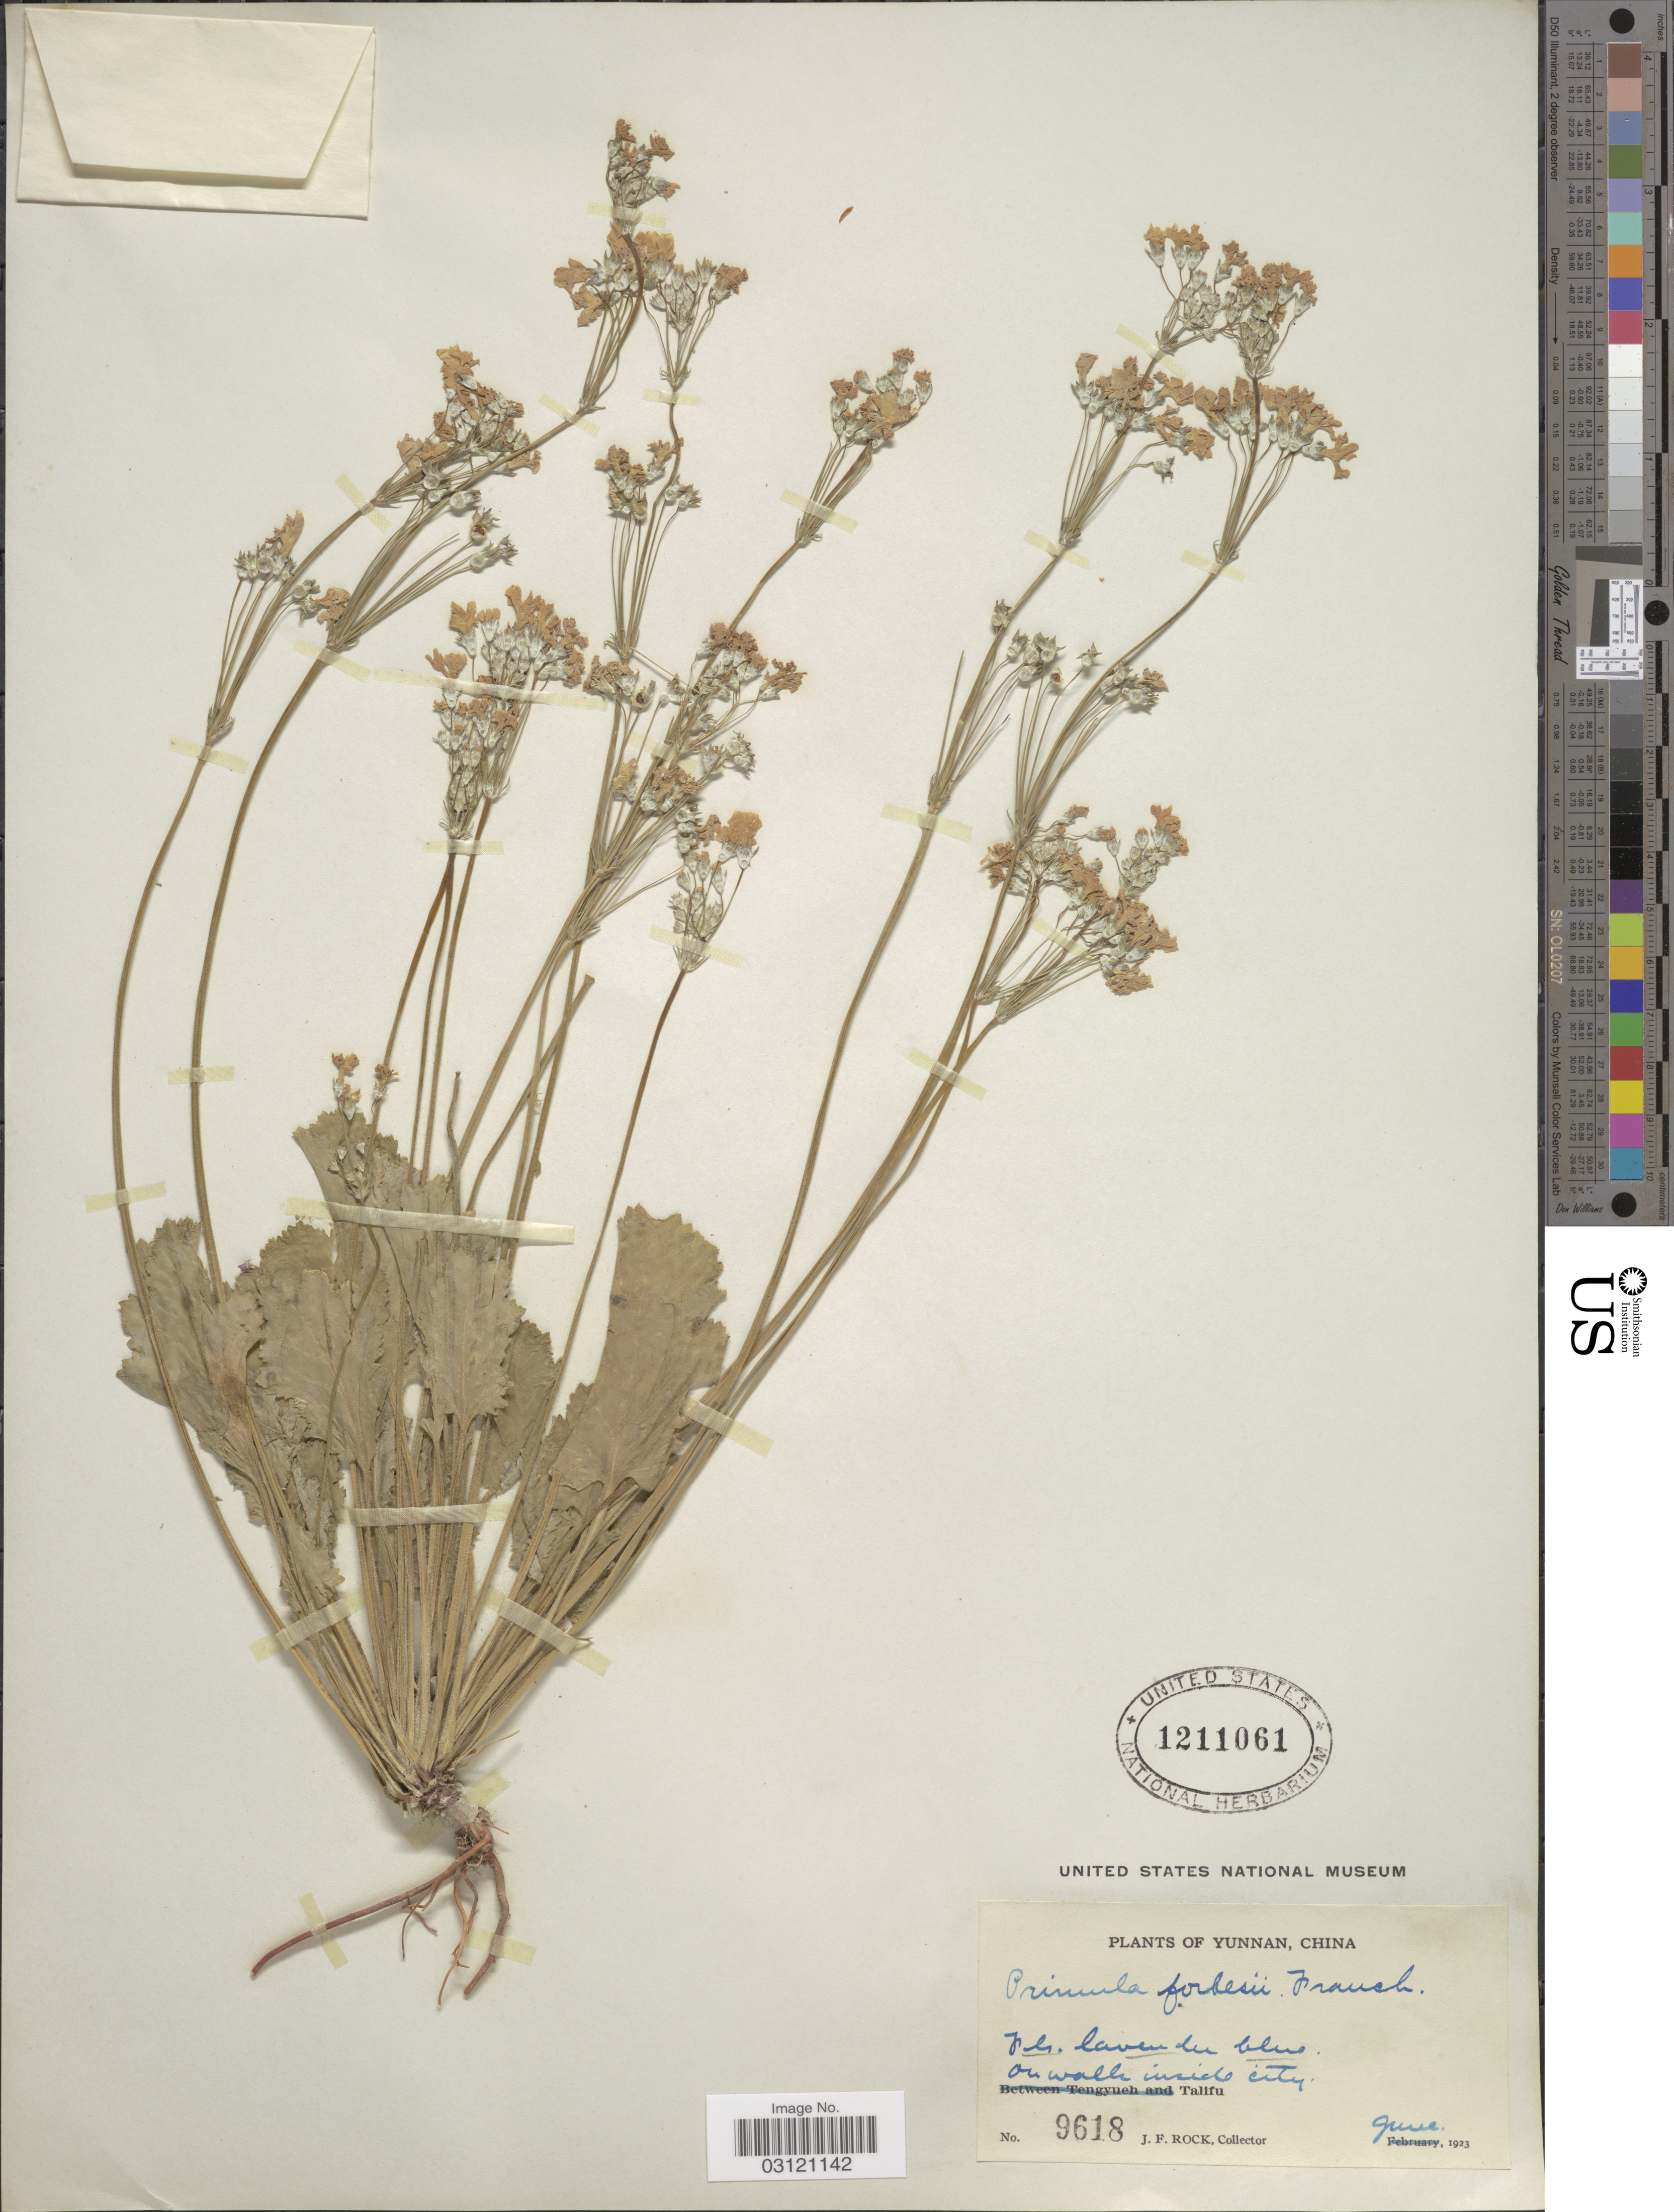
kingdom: Plantae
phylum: Tracheophyta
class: Magnoliopsida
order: Ericales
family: Primulaceae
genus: Primula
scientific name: Primula forbesii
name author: Franch.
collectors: J. Rock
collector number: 9618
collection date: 1923-06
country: China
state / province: Yunnan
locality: On walls inside city. Talifu.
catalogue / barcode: US 1211061